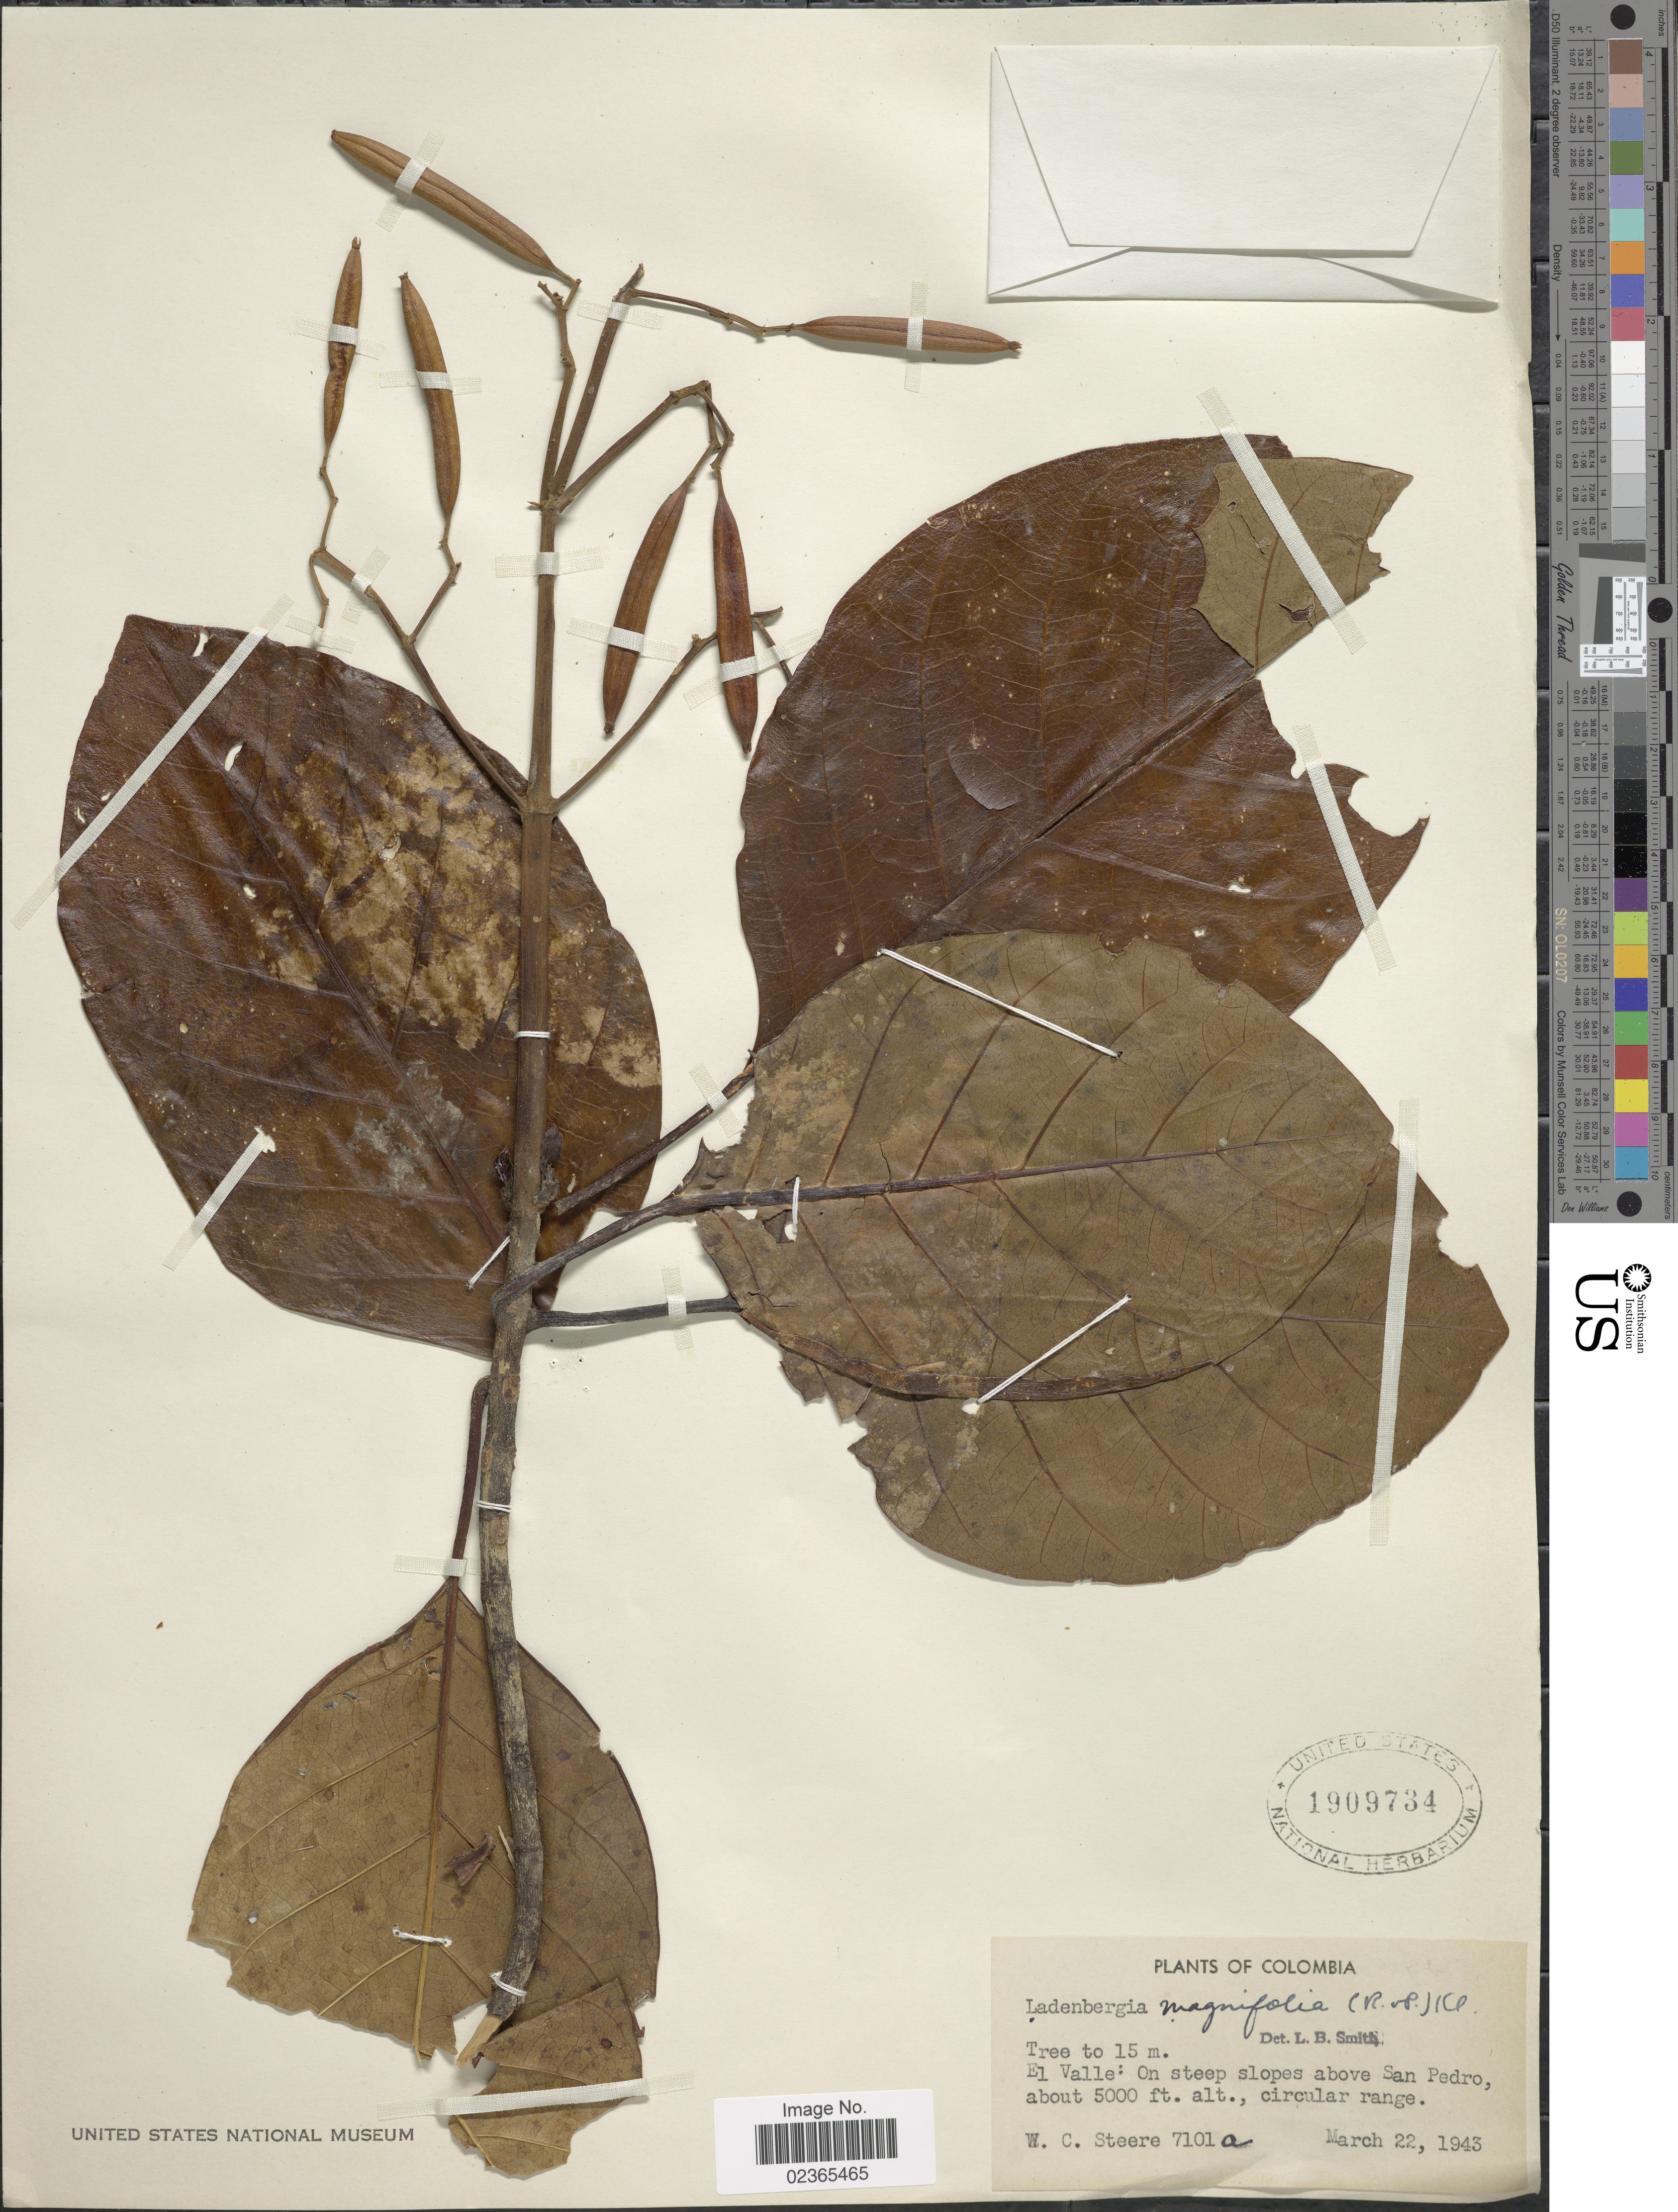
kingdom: Plantae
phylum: Tracheophyta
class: Magnoliopsida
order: Gentianales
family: Rubiaceae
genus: Ladenbergia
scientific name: Ladenbergia oblongifolia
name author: (Mutis) L. Andersson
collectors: W. C. Steere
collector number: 7101a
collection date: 1943-03-22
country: Colombia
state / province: Valle del Cauca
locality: El Valle: On steep slopes above San Pedro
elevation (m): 1524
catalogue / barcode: US 1909734